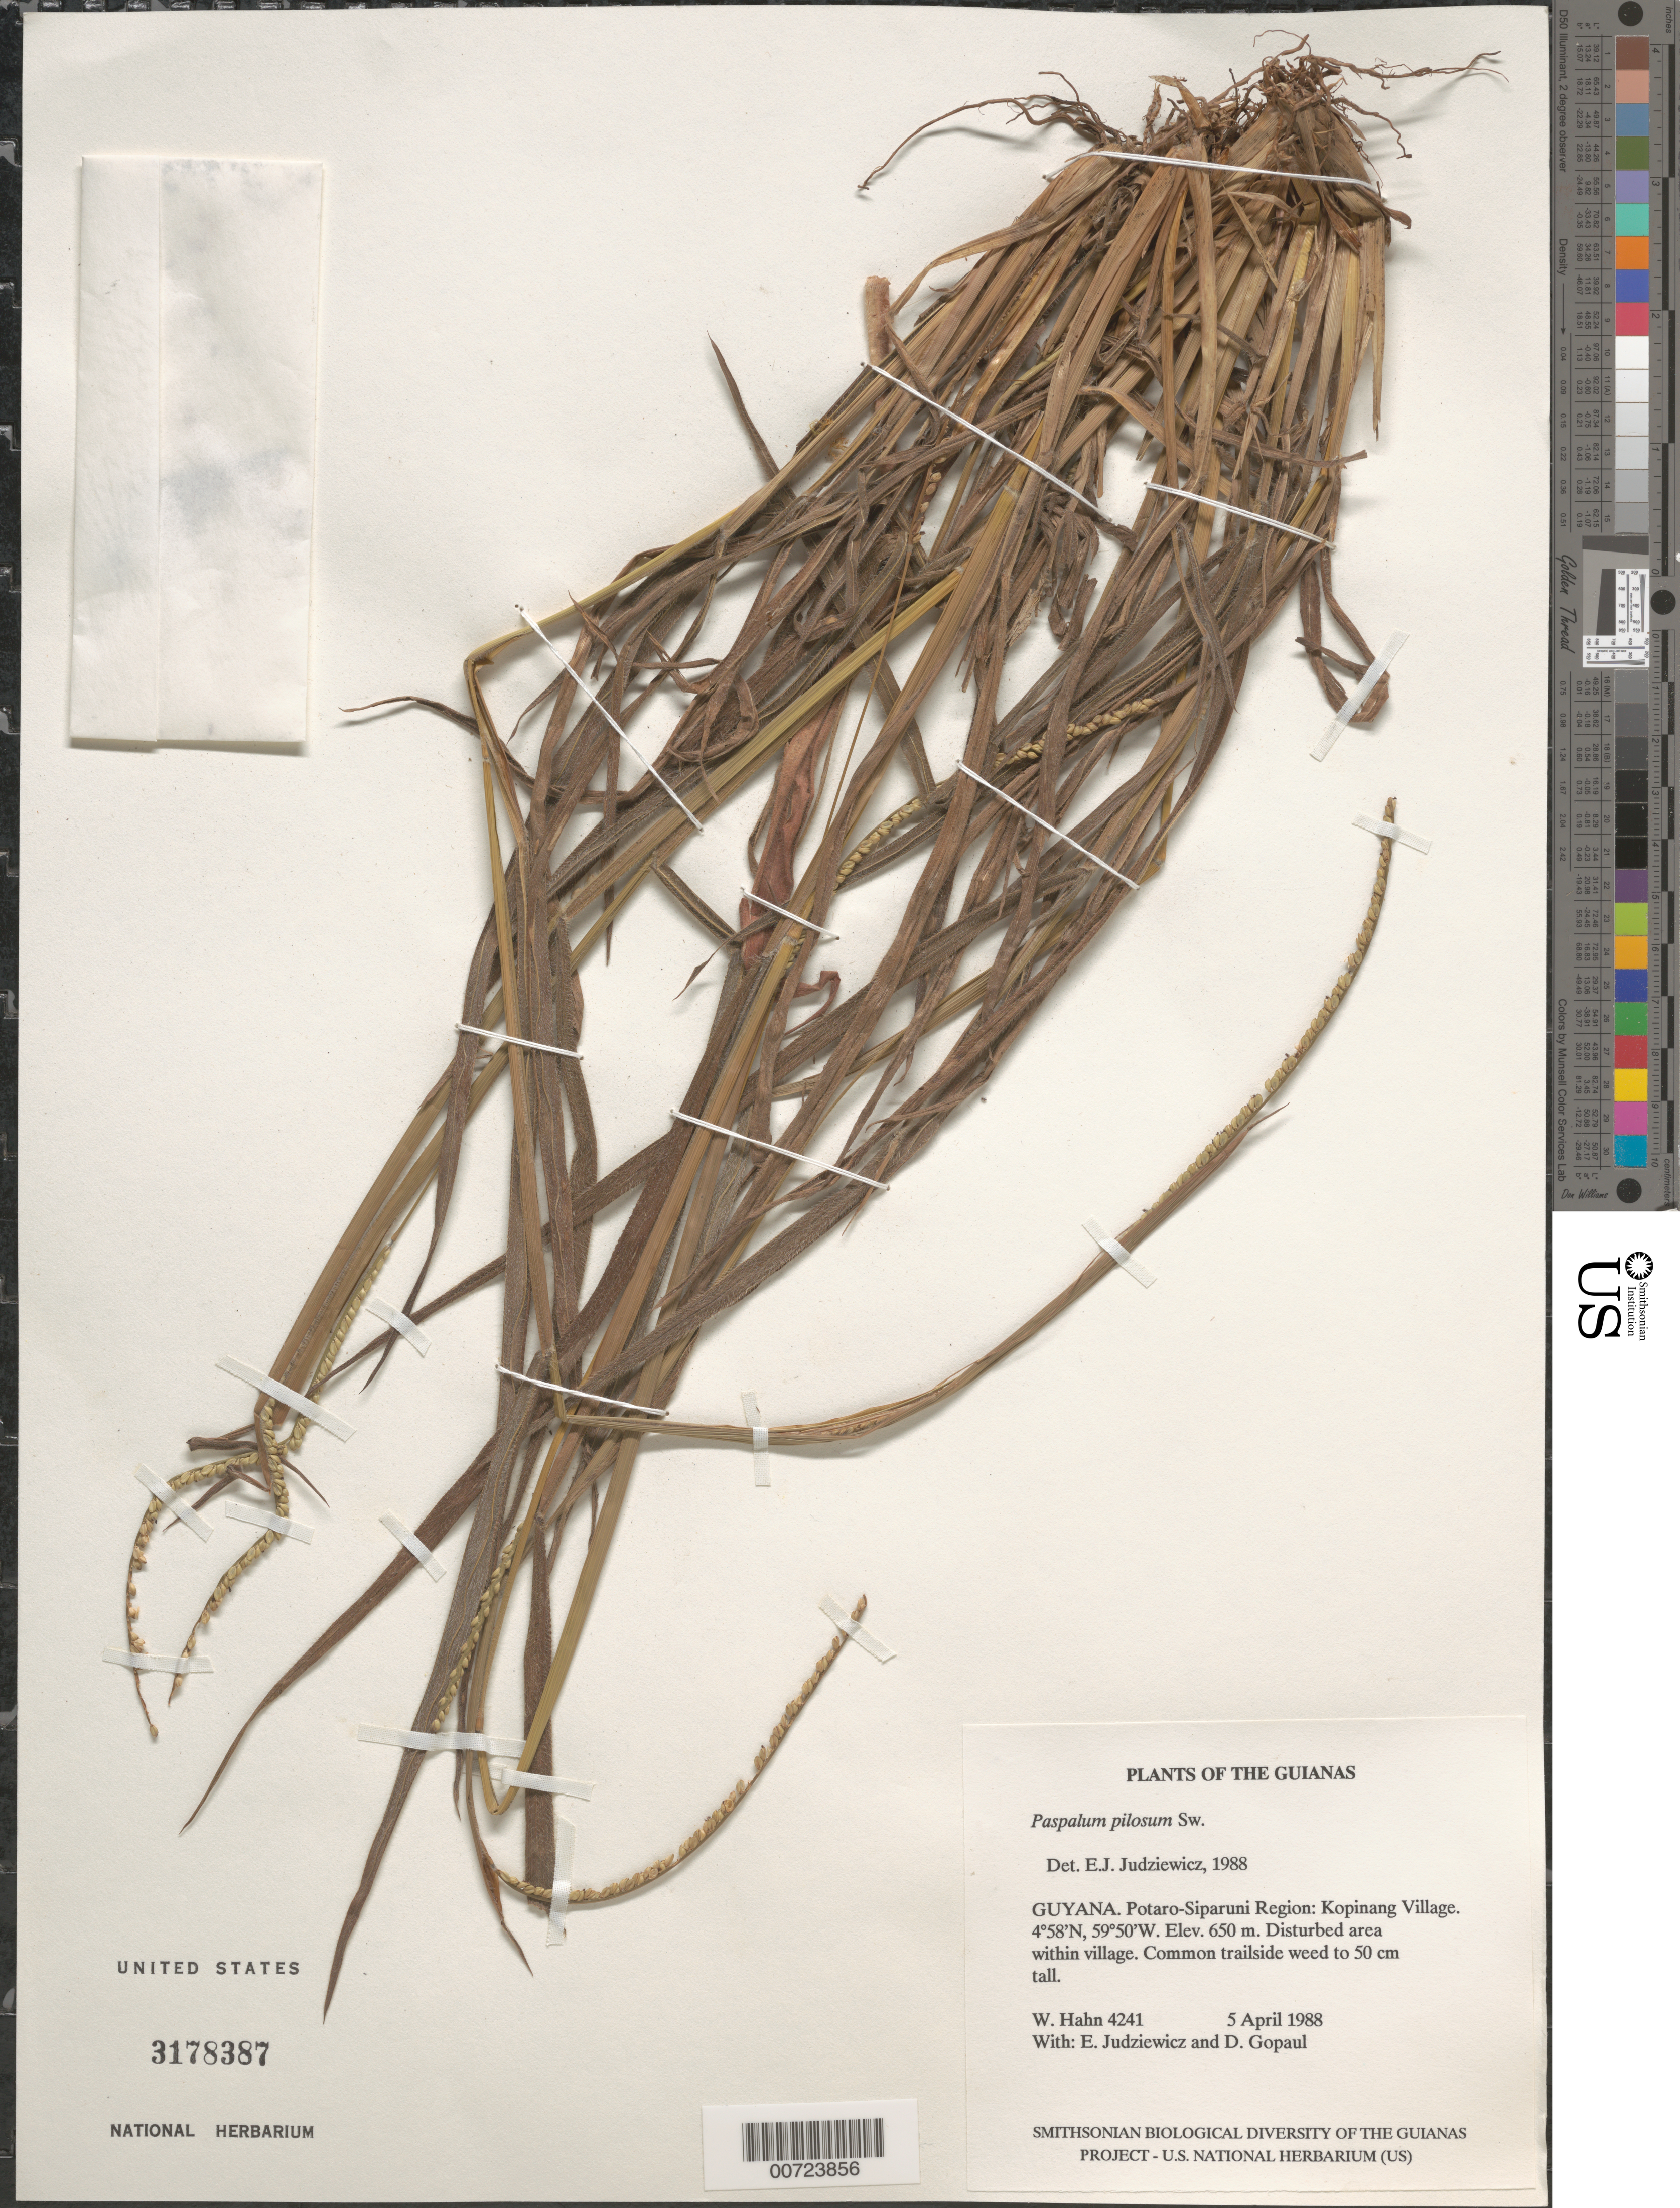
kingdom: Plantae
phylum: Tracheophyta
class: Liliopsida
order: Poales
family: Poaceae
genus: Paspalum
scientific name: Paspalum pilosum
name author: Lam.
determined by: Judziewicz, E. J.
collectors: W. Hahn, E. J. Judziewicz & D. Gopaul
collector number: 4241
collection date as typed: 5 April 1988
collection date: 1988-04-05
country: Guyana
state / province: Potaro-Siparuni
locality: Kopinang Village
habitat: Disturbed area within village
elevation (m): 650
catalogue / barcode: US 3178387